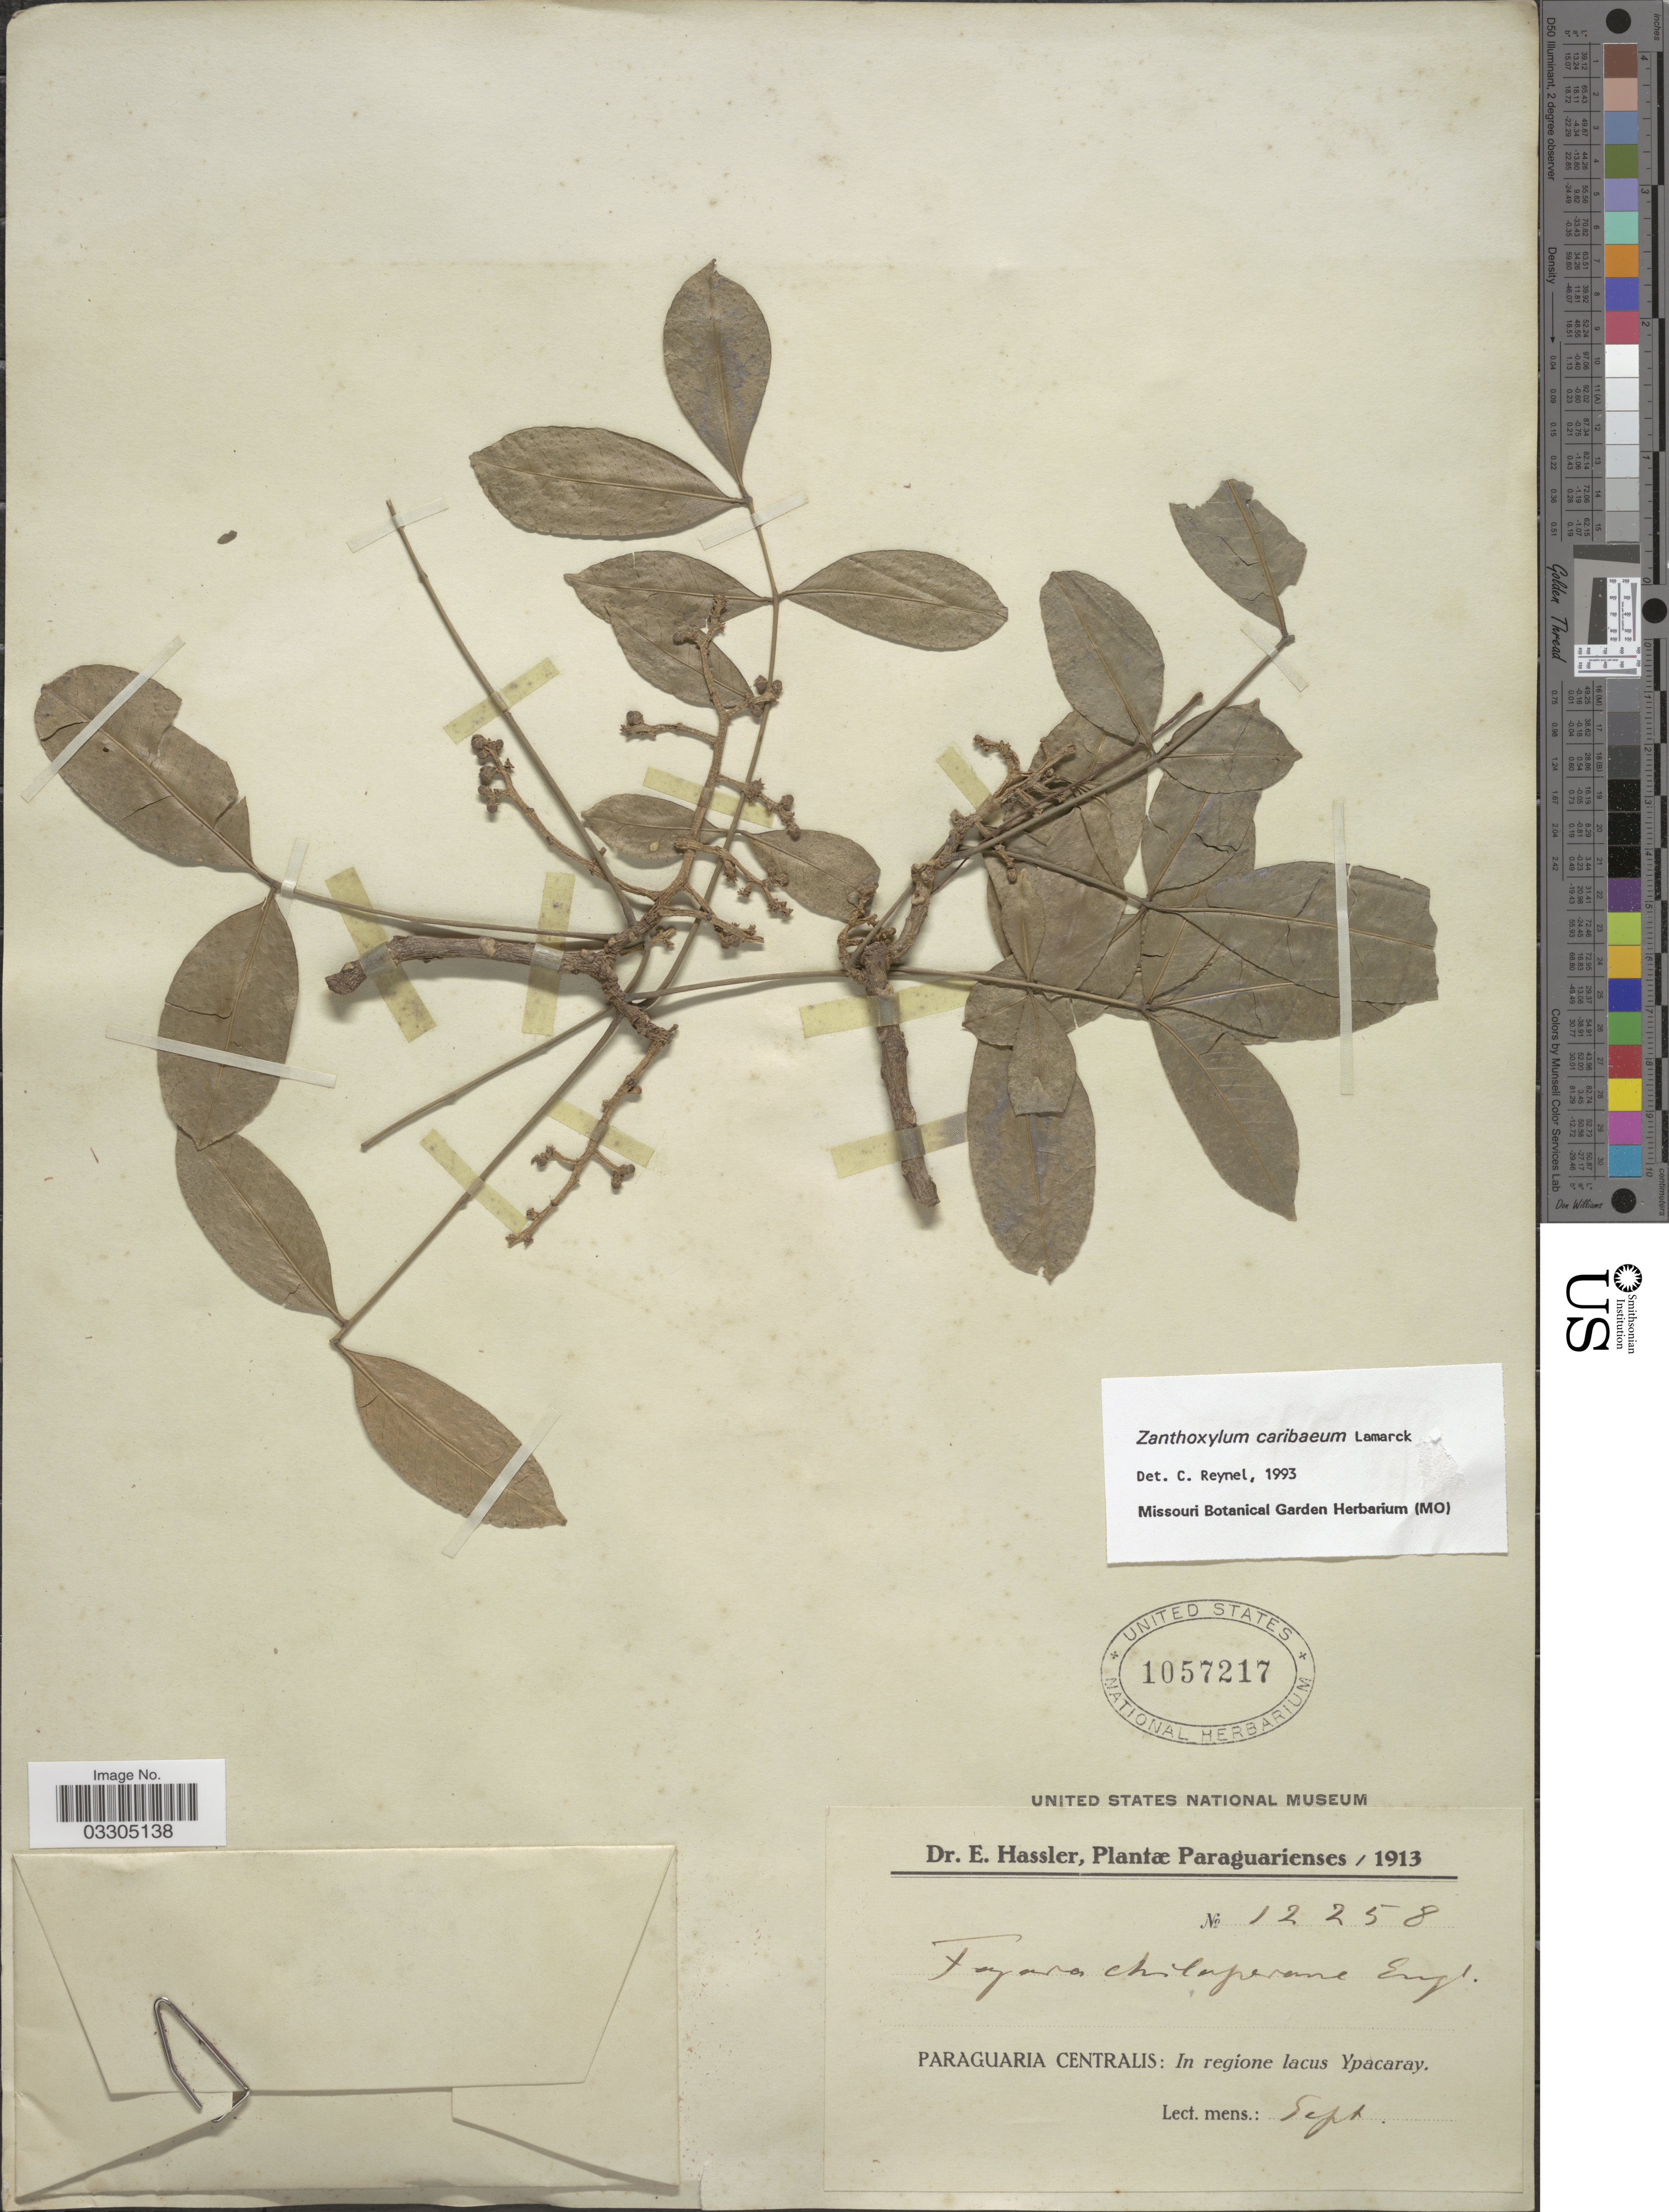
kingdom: Plantae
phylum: Tracheophyta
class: Magnoliopsida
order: Sapindales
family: Rutaceae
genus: Zanthoxylum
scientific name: Zanthoxylum caribaeum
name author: Lam.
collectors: E. Hassler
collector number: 12258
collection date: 1913-09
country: Paraguay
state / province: Paraguari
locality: Paraguaria Centralis: In regione lacus Ypacaray.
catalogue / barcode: US 1057217